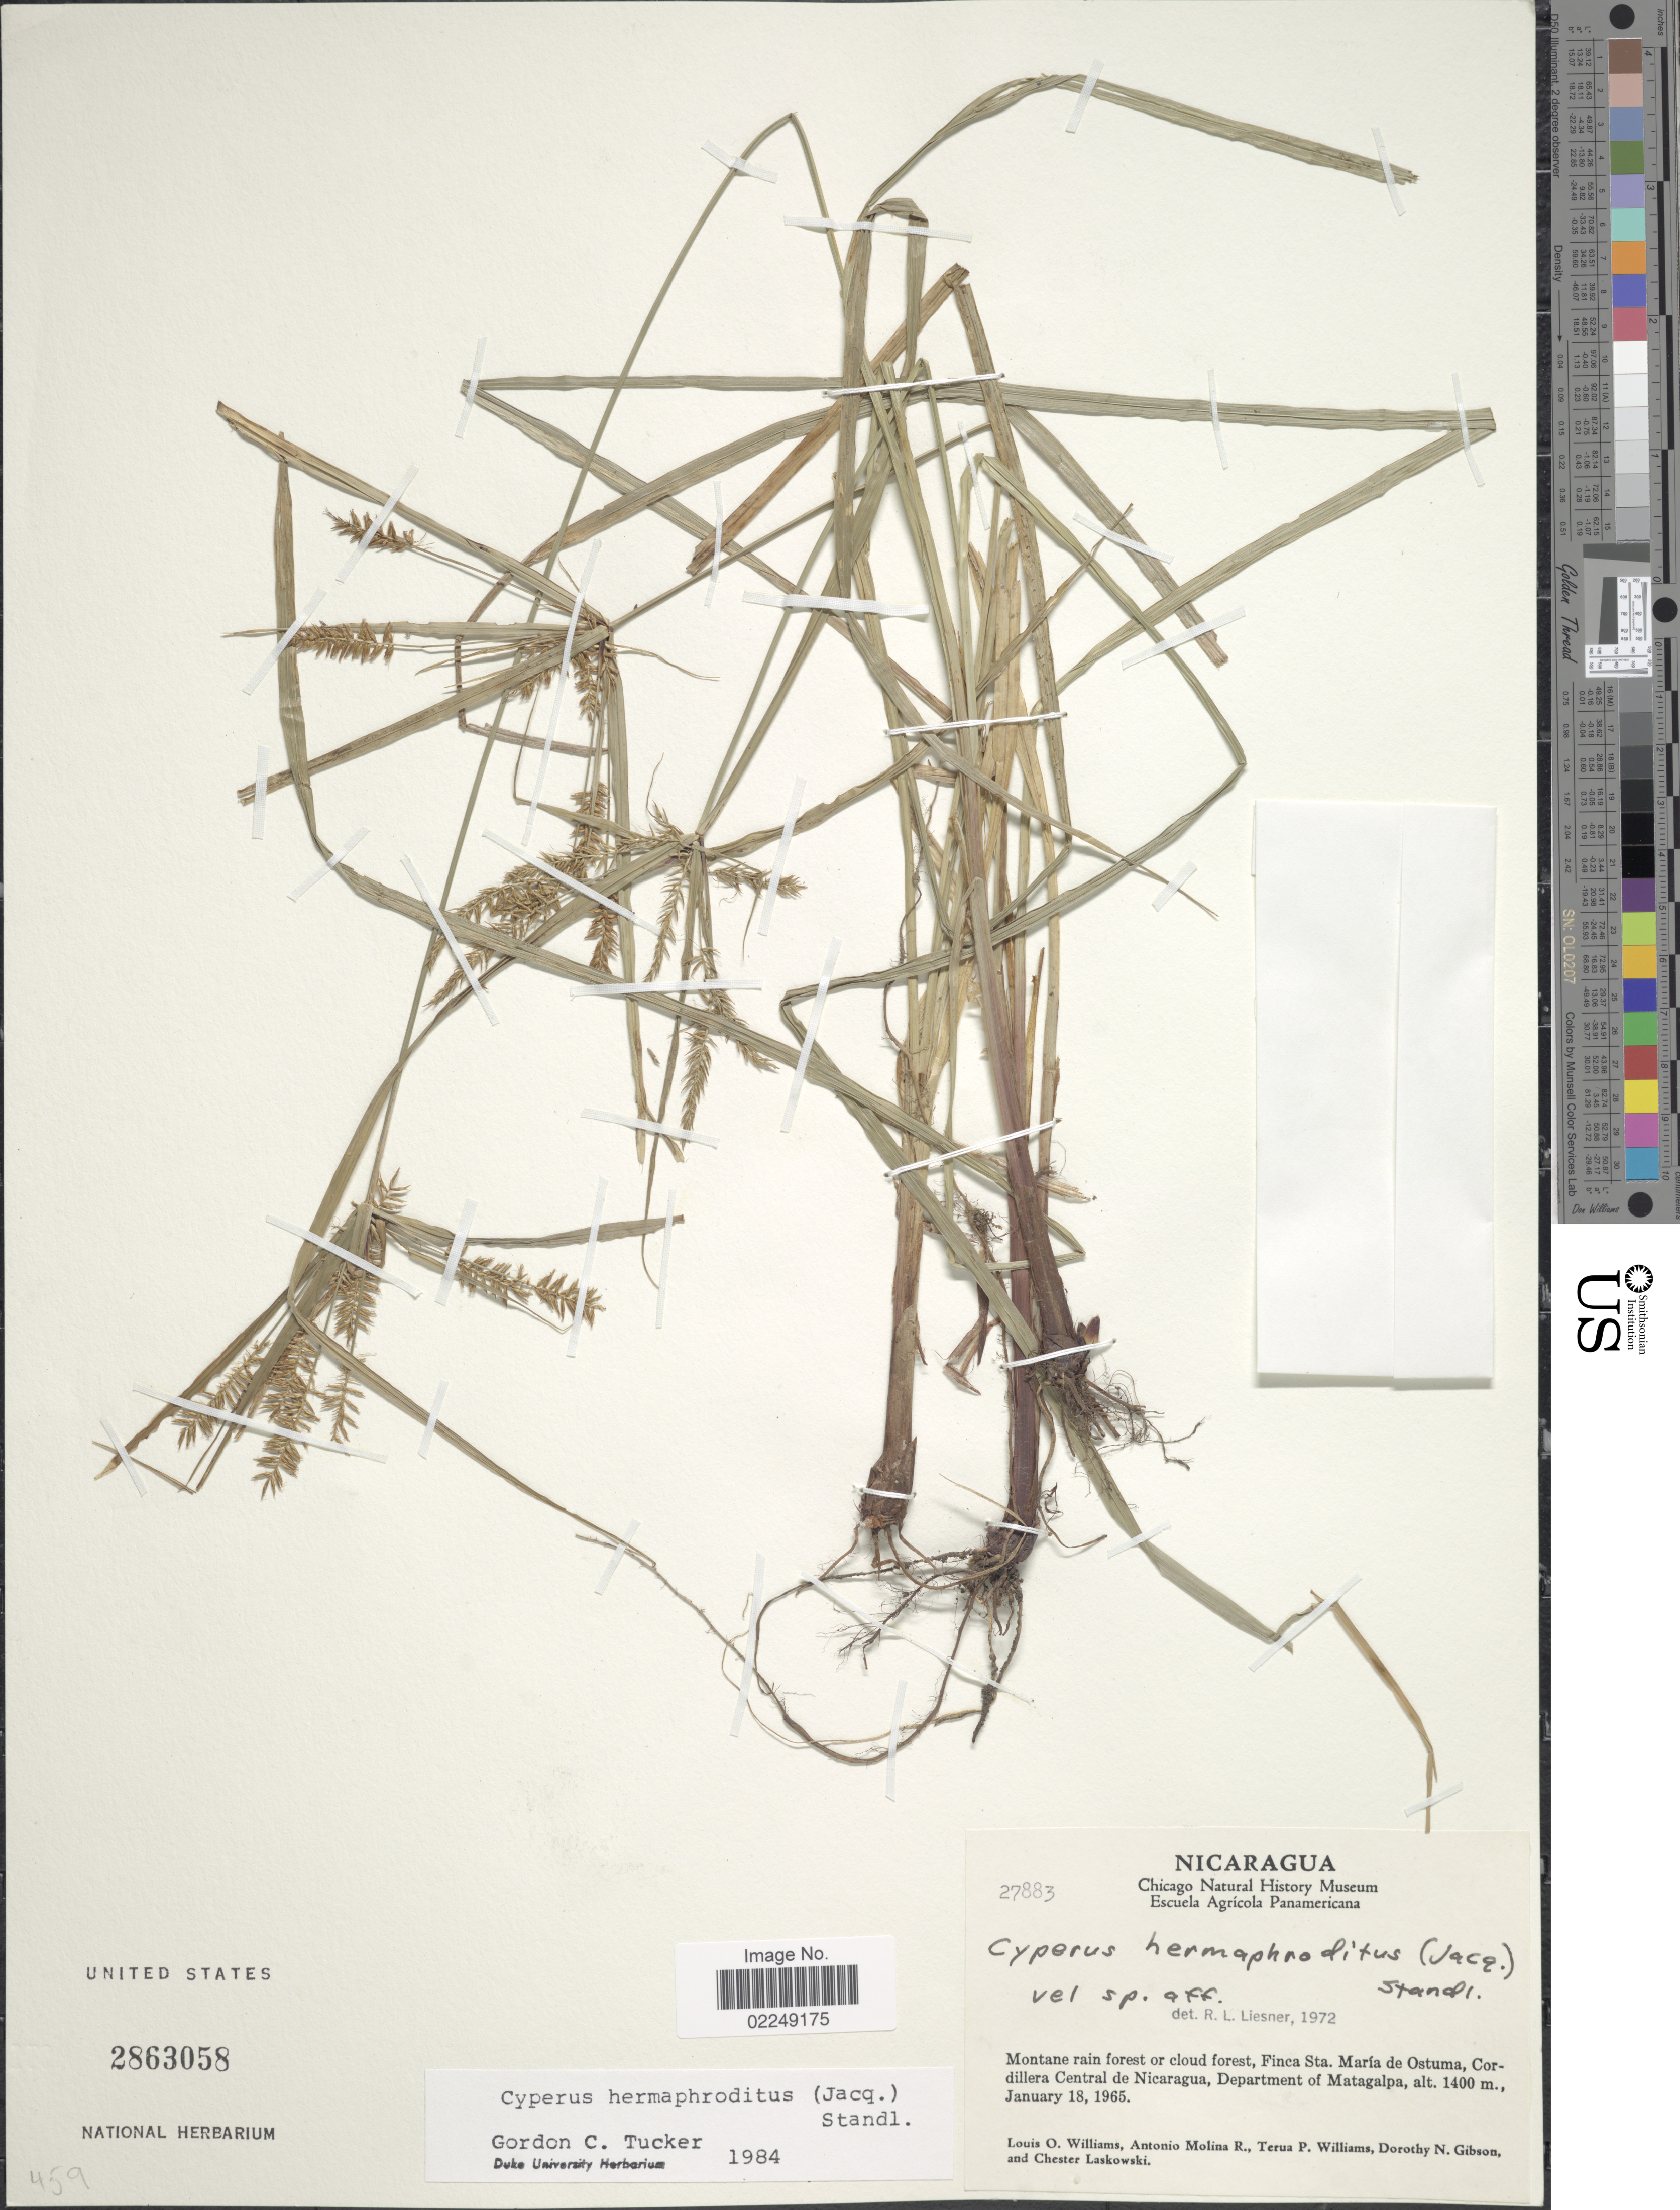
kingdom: Plantae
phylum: Tracheophyta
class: Liliopsida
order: Poales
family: Cyperaceae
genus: Cyperus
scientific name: Cyperus hermaphroditus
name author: (Jacq.) Standl.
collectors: L. O. Williams, A. Molina R., T. P. Williams, D. N. Gibson & C. Laskowski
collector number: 27883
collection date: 1965-01-18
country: Nicaragua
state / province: Matagalpa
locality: Montane rain forest or cloud forest, Finca Sta. Maria de Ostuma, Cordillera Central de Nicaragua, Department of Matagalpa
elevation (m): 1400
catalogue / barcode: US 2863058